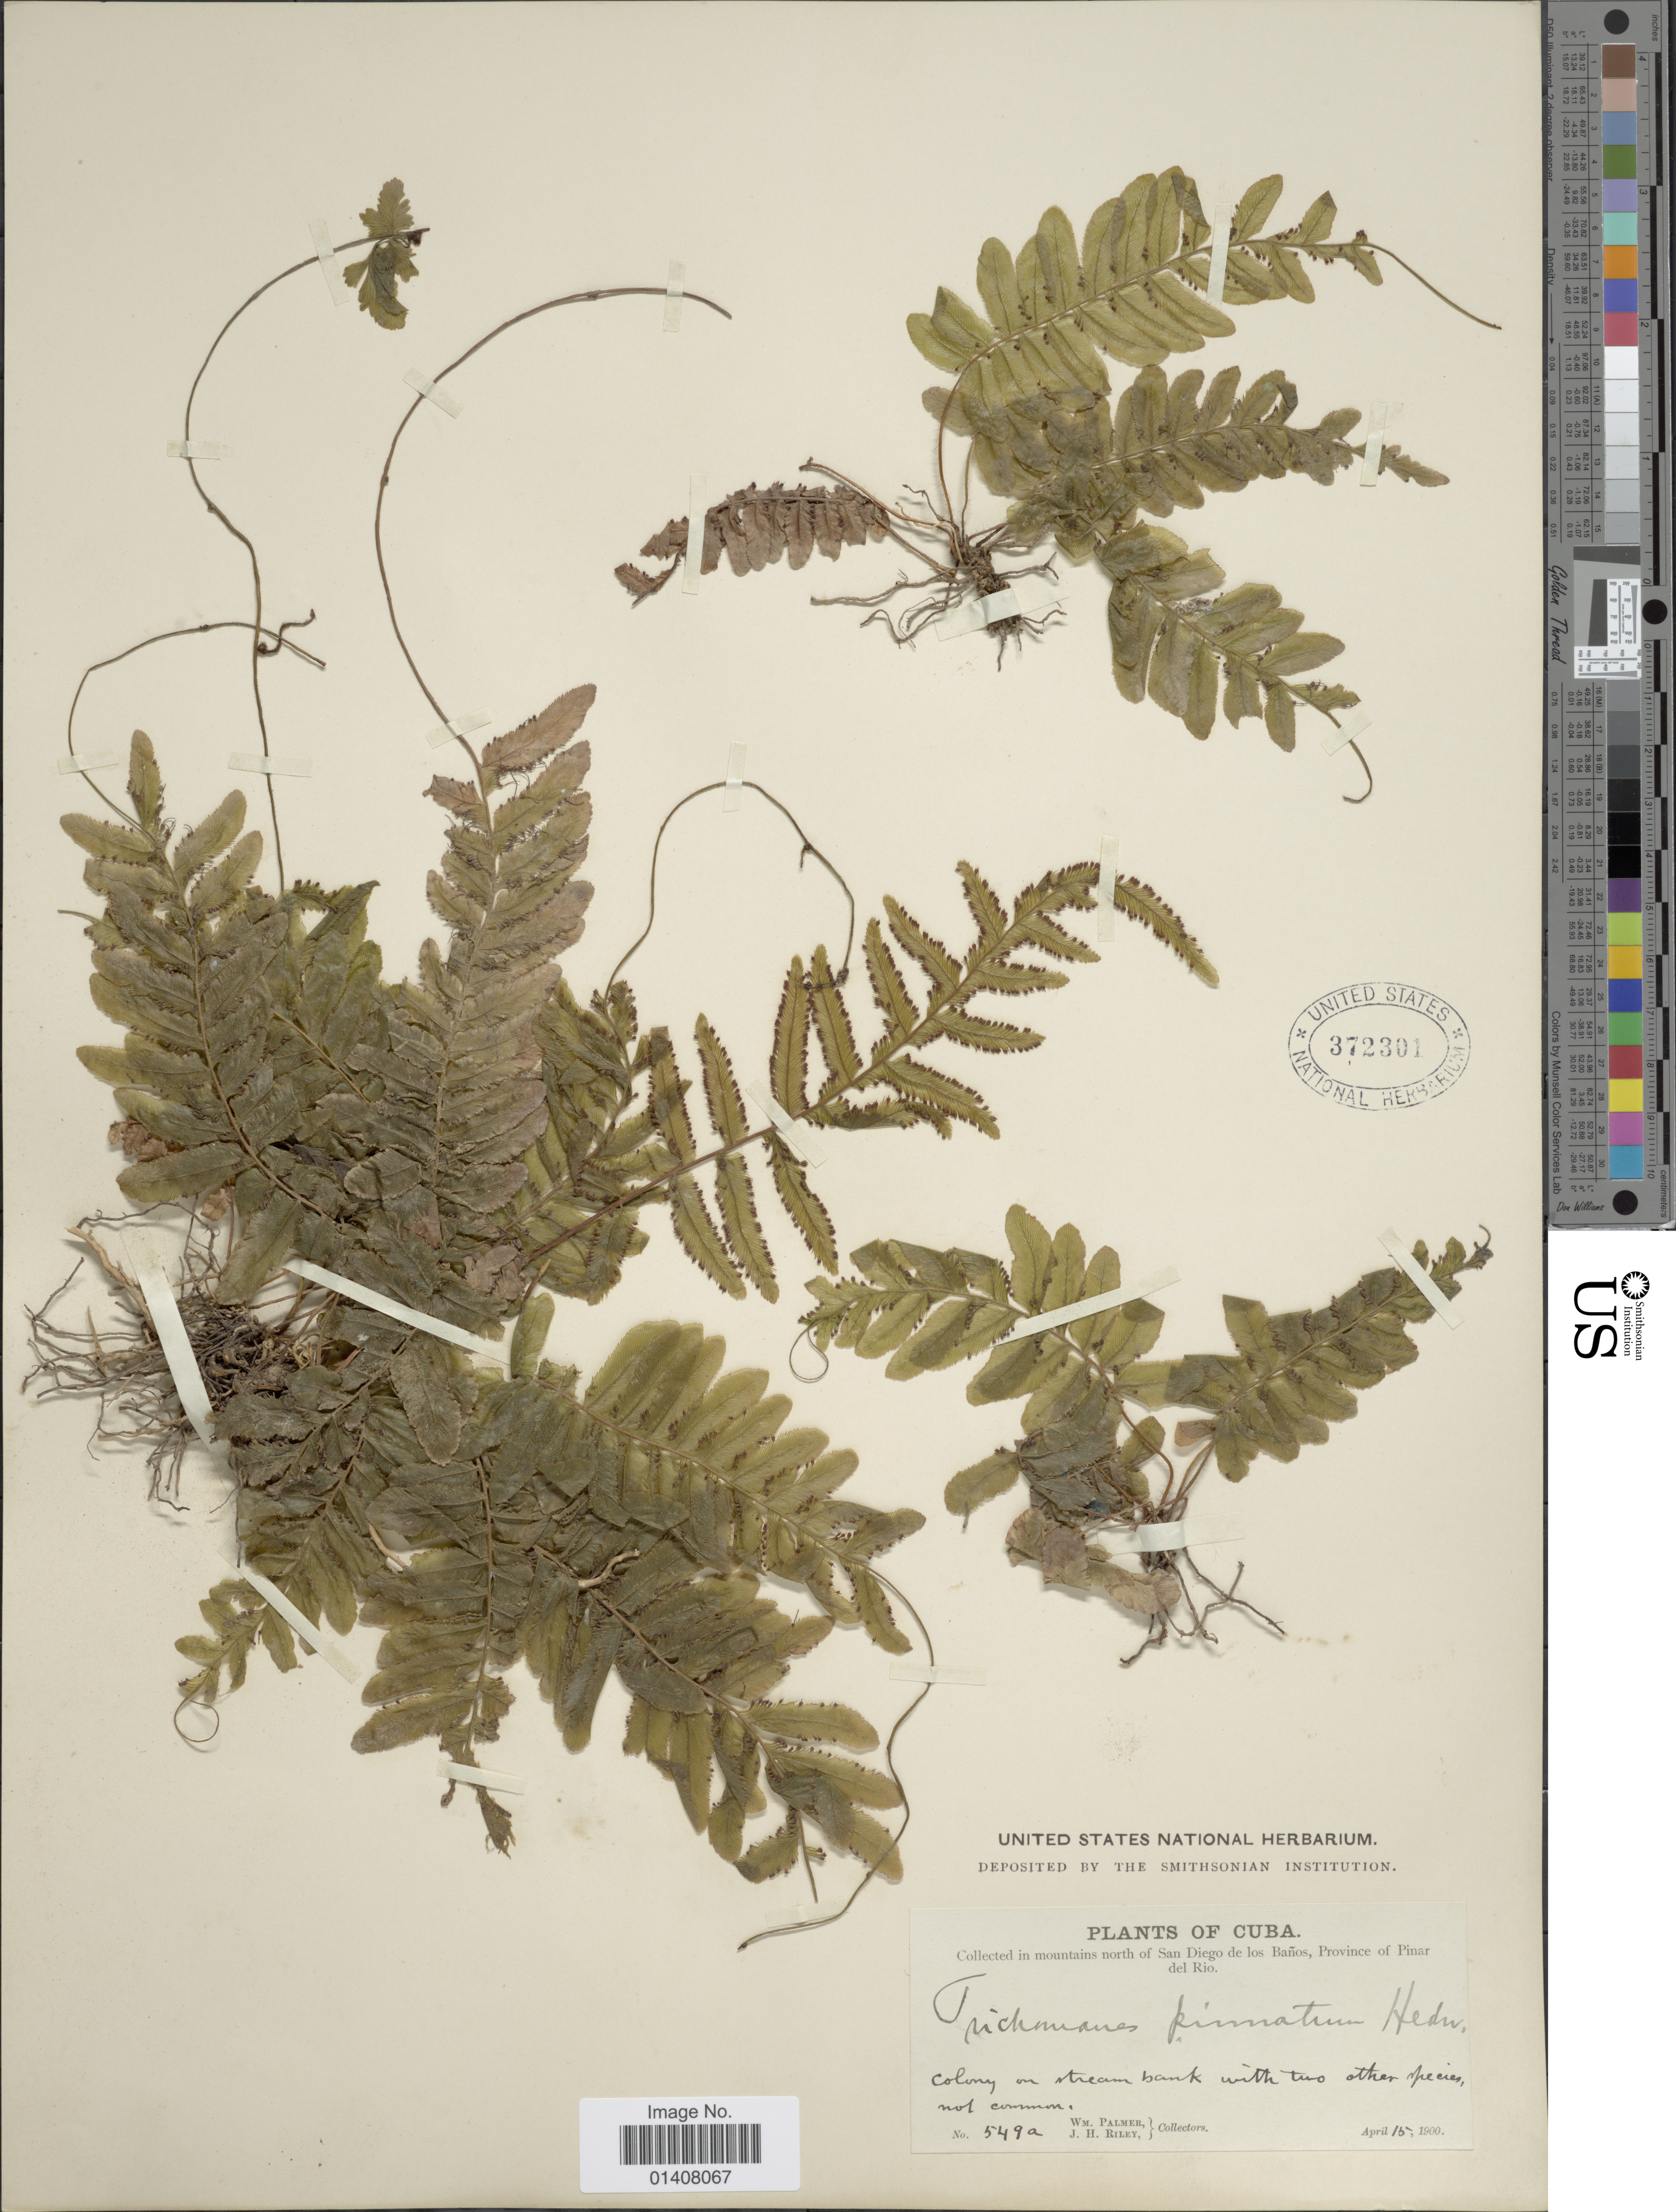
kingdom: Plantae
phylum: Tracheophyta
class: Polypodiopsida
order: Hymenophyllales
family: Hymenophyllaceae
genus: Trichomanes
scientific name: Trichomanes pinnatum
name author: Hedw.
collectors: W. Palmer & J. H. Riley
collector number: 549a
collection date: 1900-04-15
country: Cuba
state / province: Pinar del Río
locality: Mountains north of San Diego de los Banos, Province of Pinar del Rio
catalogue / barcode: US 372301